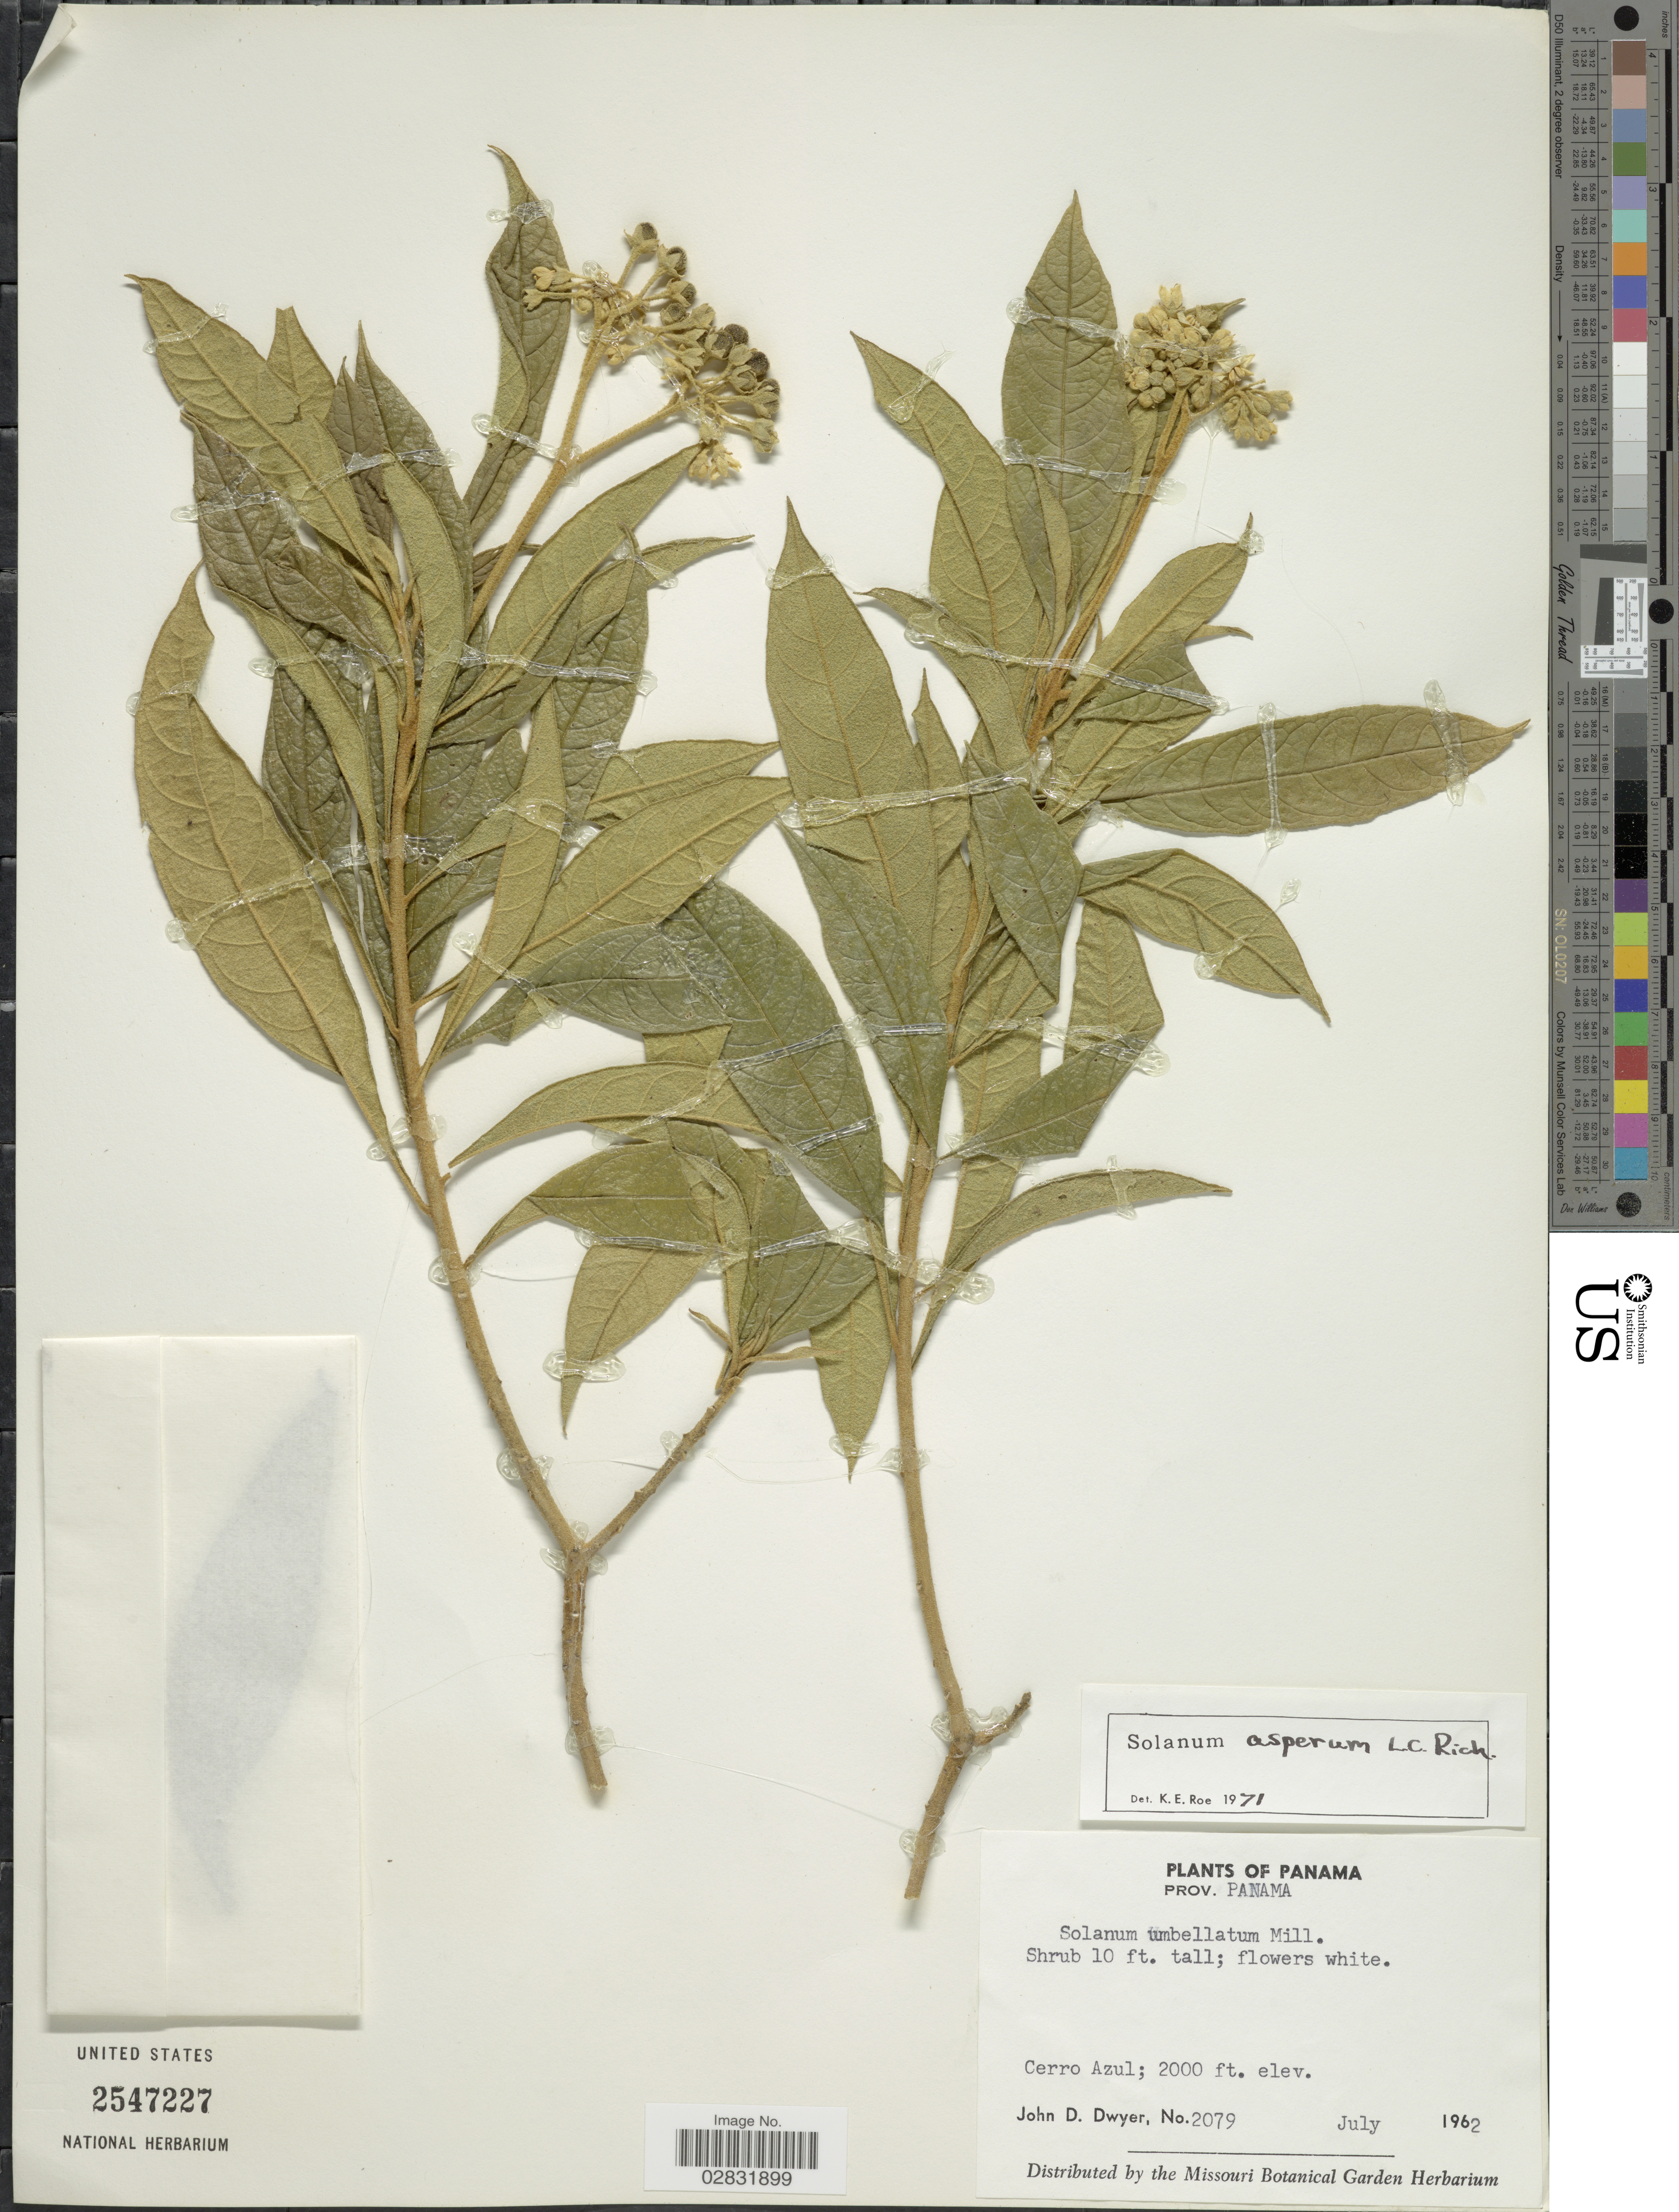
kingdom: Plantae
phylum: Tracheophyta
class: Magnoliopsida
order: Solanales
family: Solanaceae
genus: Solanum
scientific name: Solanum asperum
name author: Rich.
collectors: J. D. Dwyer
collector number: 2079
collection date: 1962-07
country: Panama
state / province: Panamá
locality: Prov. Panama, Cerro Azul.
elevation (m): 610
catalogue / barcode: US 2547227